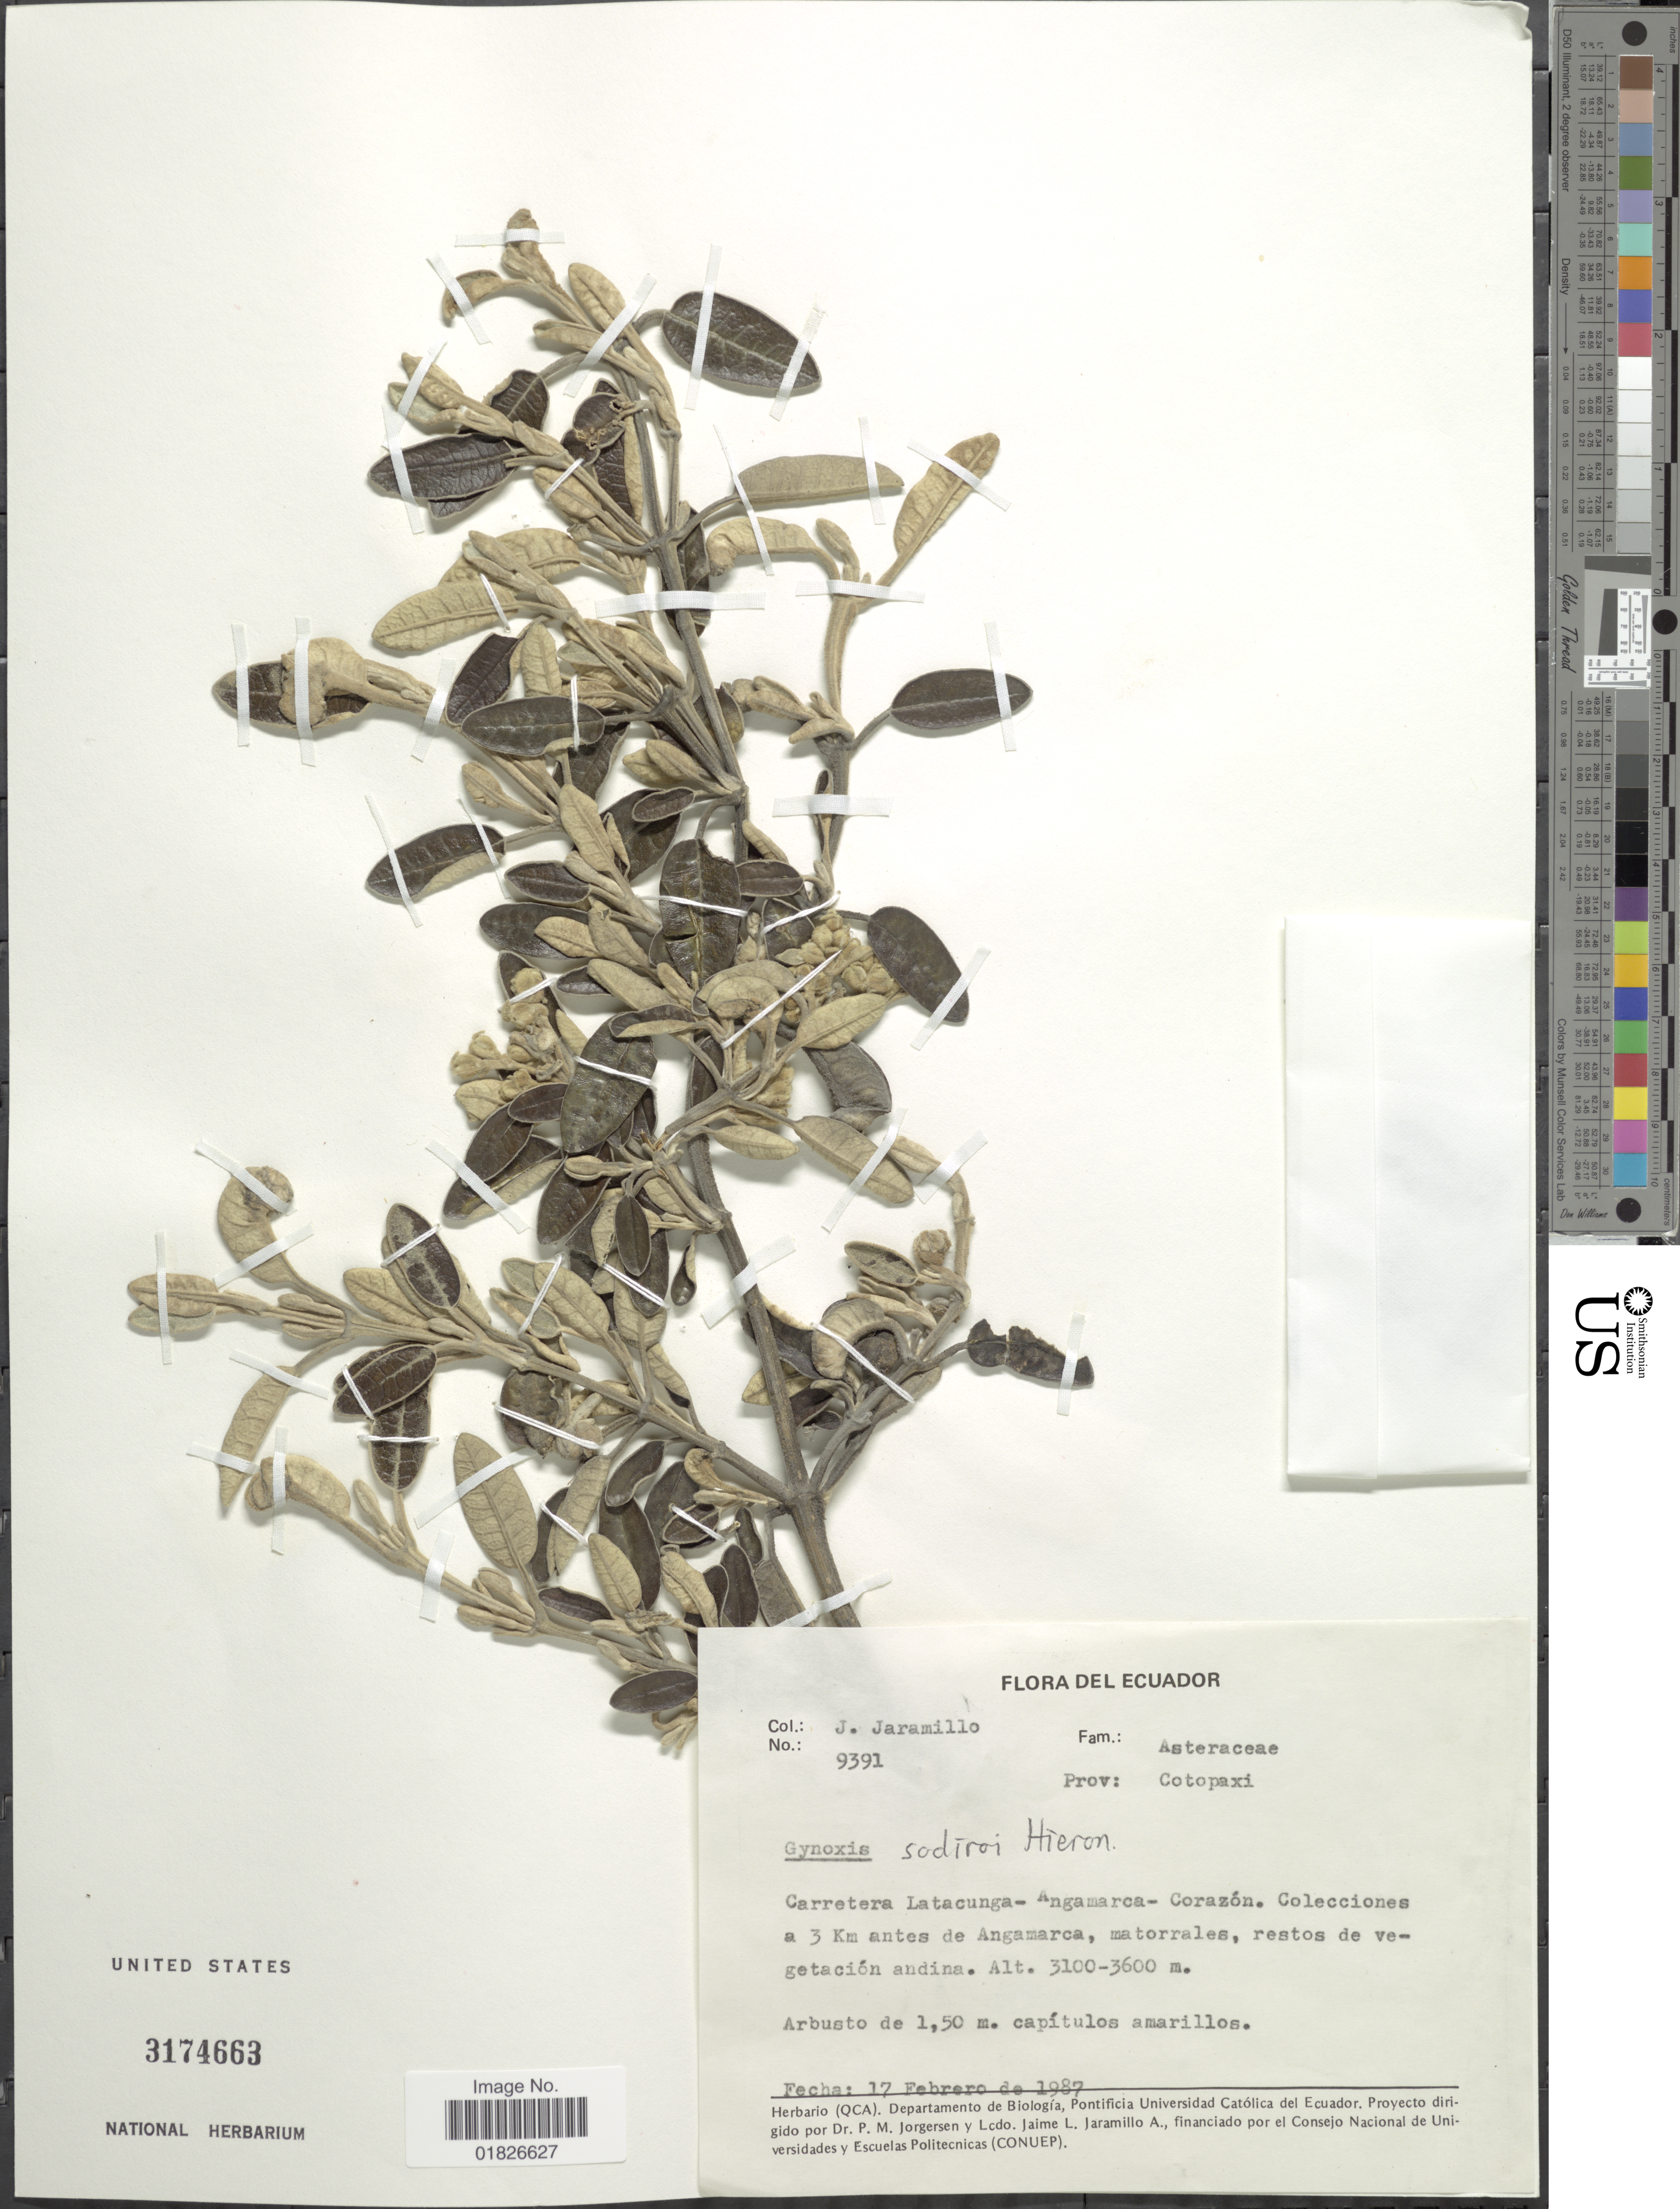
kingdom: Plantae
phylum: Tracheophyta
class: Magnoliopsida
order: Asterales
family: Asteraceae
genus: Gynoxys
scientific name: Gynoxys sodiroi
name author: Hieron.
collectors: J. Jaramillo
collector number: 9391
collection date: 1987-02-17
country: Ecuador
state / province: Cotopaxi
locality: Carretera Latacunga-Angamarca-Corazon, colecciones a 3 km antes de Angamarca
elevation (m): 3100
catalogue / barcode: US 3174663